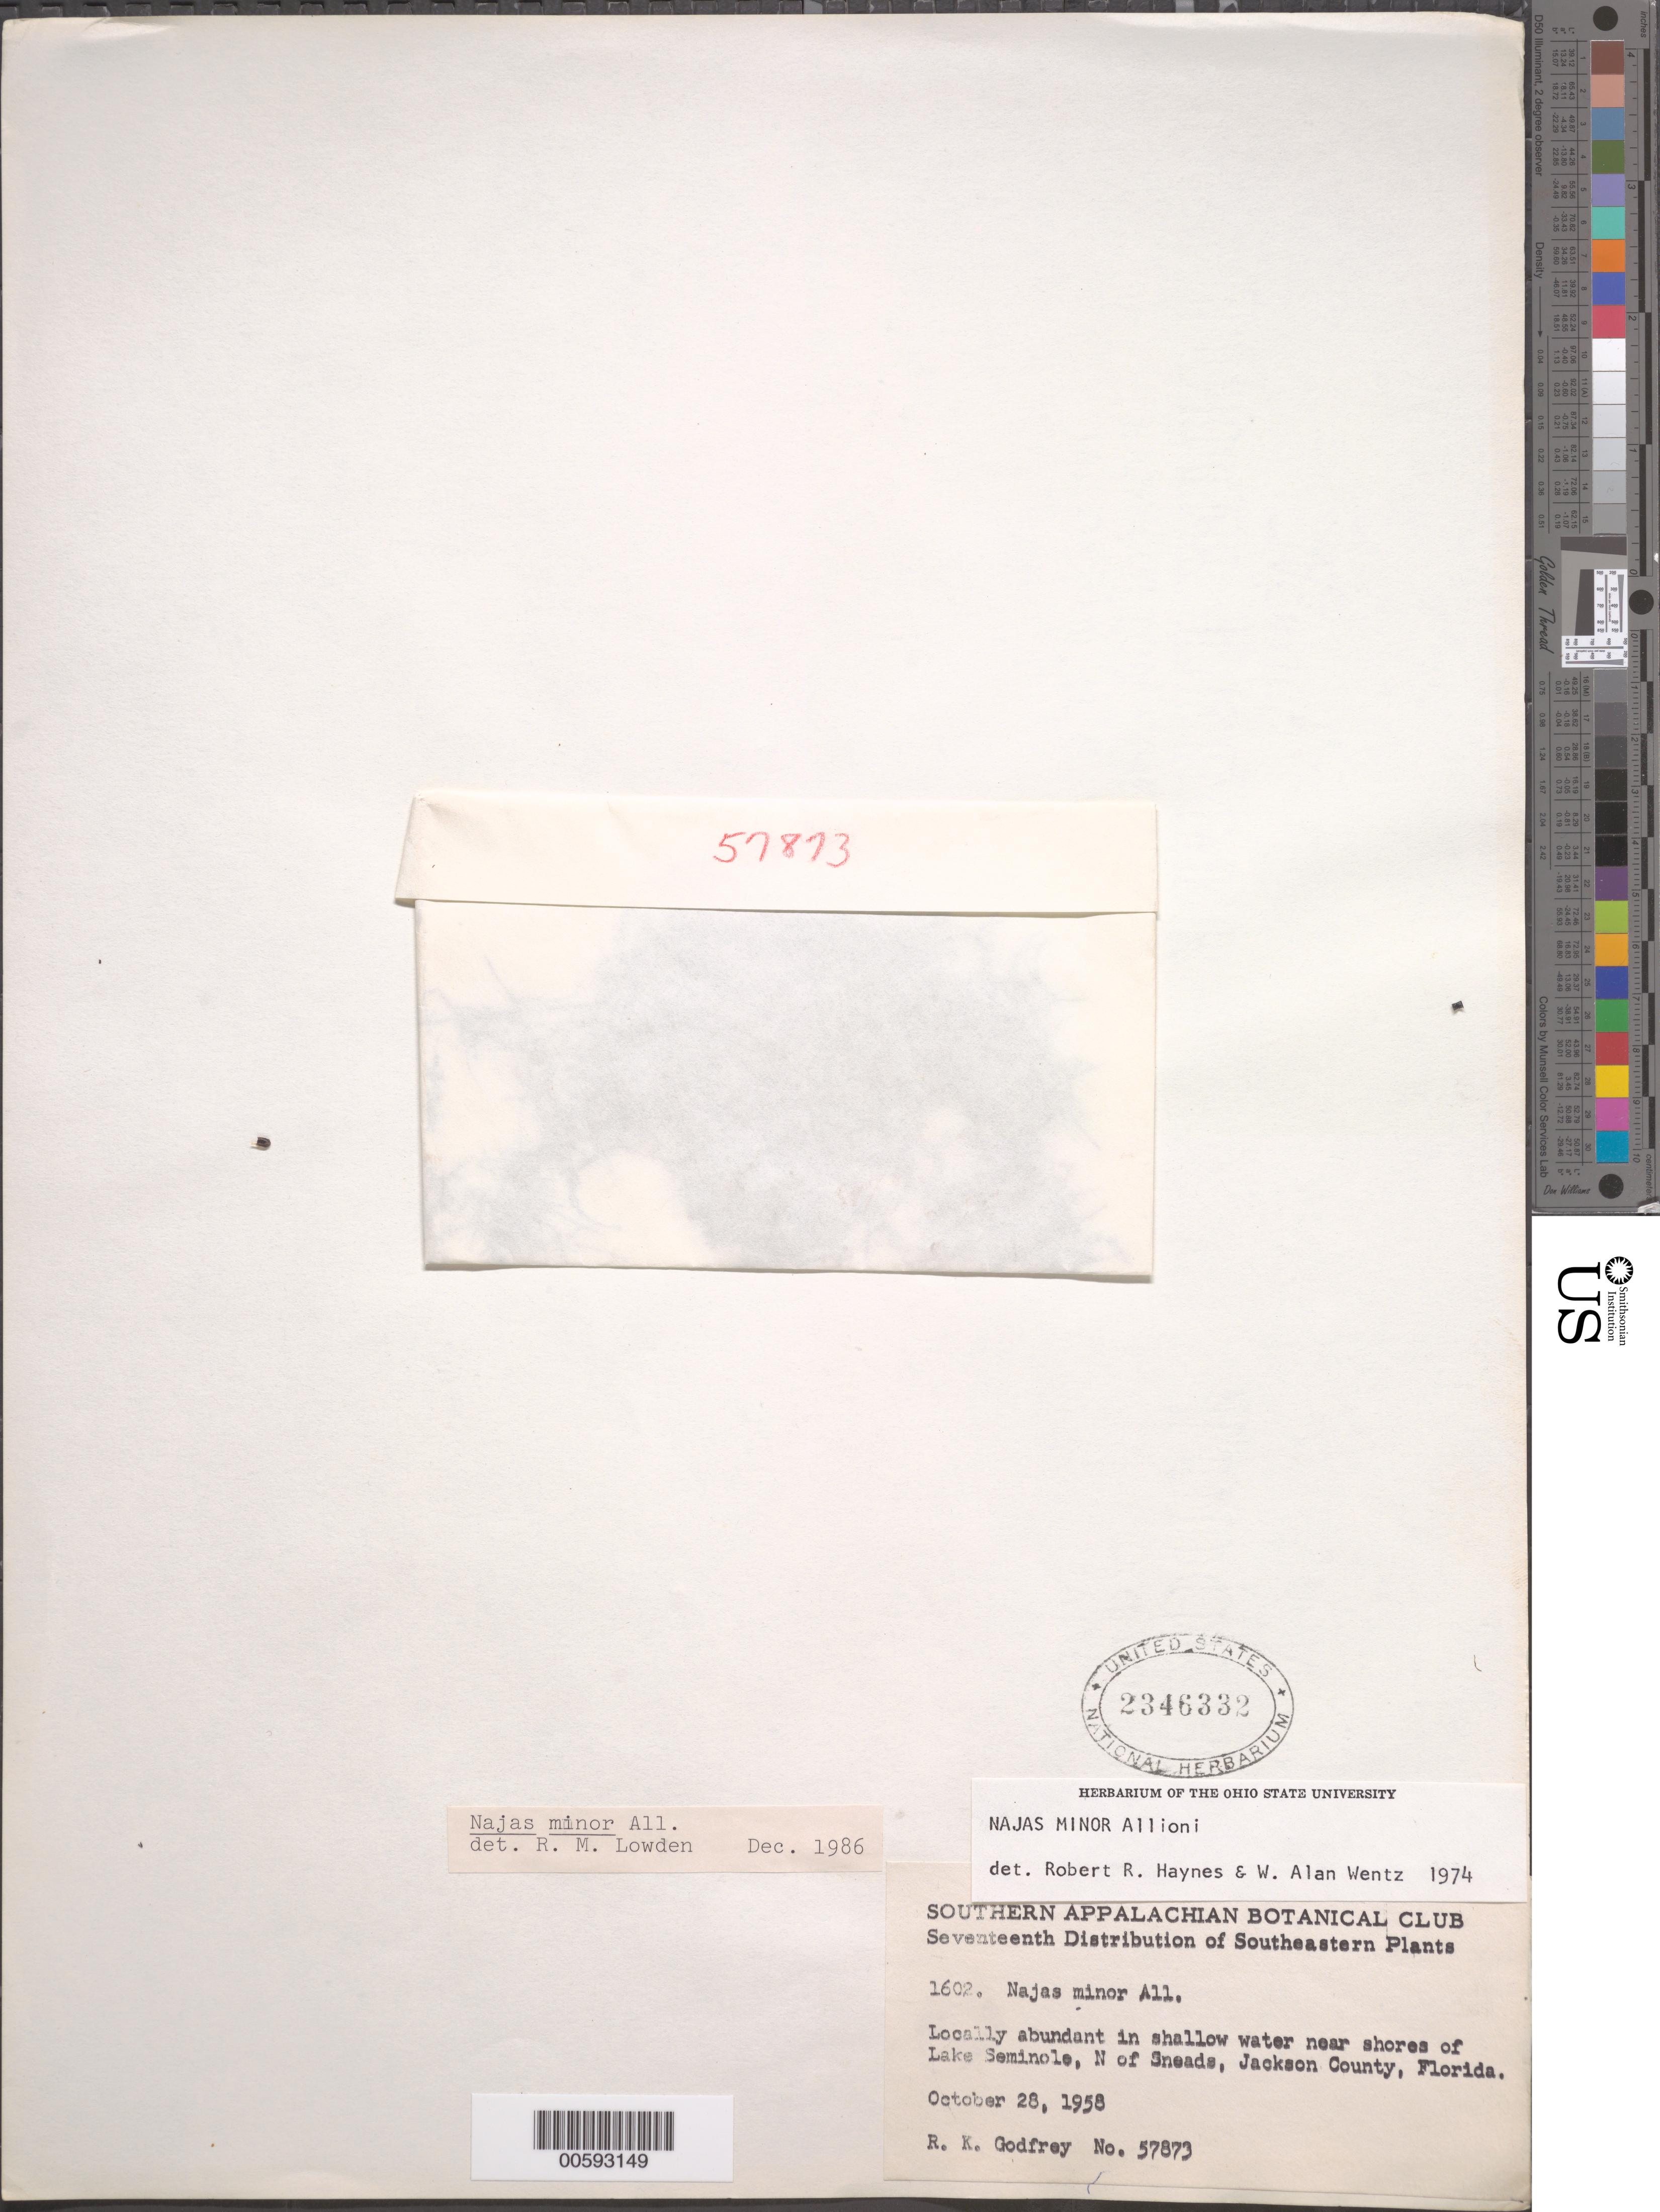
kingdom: Plantae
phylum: Tracheophyta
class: Liliopsida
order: Alismatales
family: Hydrocharitaceae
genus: Najas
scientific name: Najas minor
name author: All.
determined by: Haynes, R. R.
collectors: R. K. Godfrey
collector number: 57873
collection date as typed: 28 Oct 1958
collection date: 1958-10-28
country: United States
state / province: Florida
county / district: Jackson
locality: Near shores of Lake Seminole, N of Sneads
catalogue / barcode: US 2346332